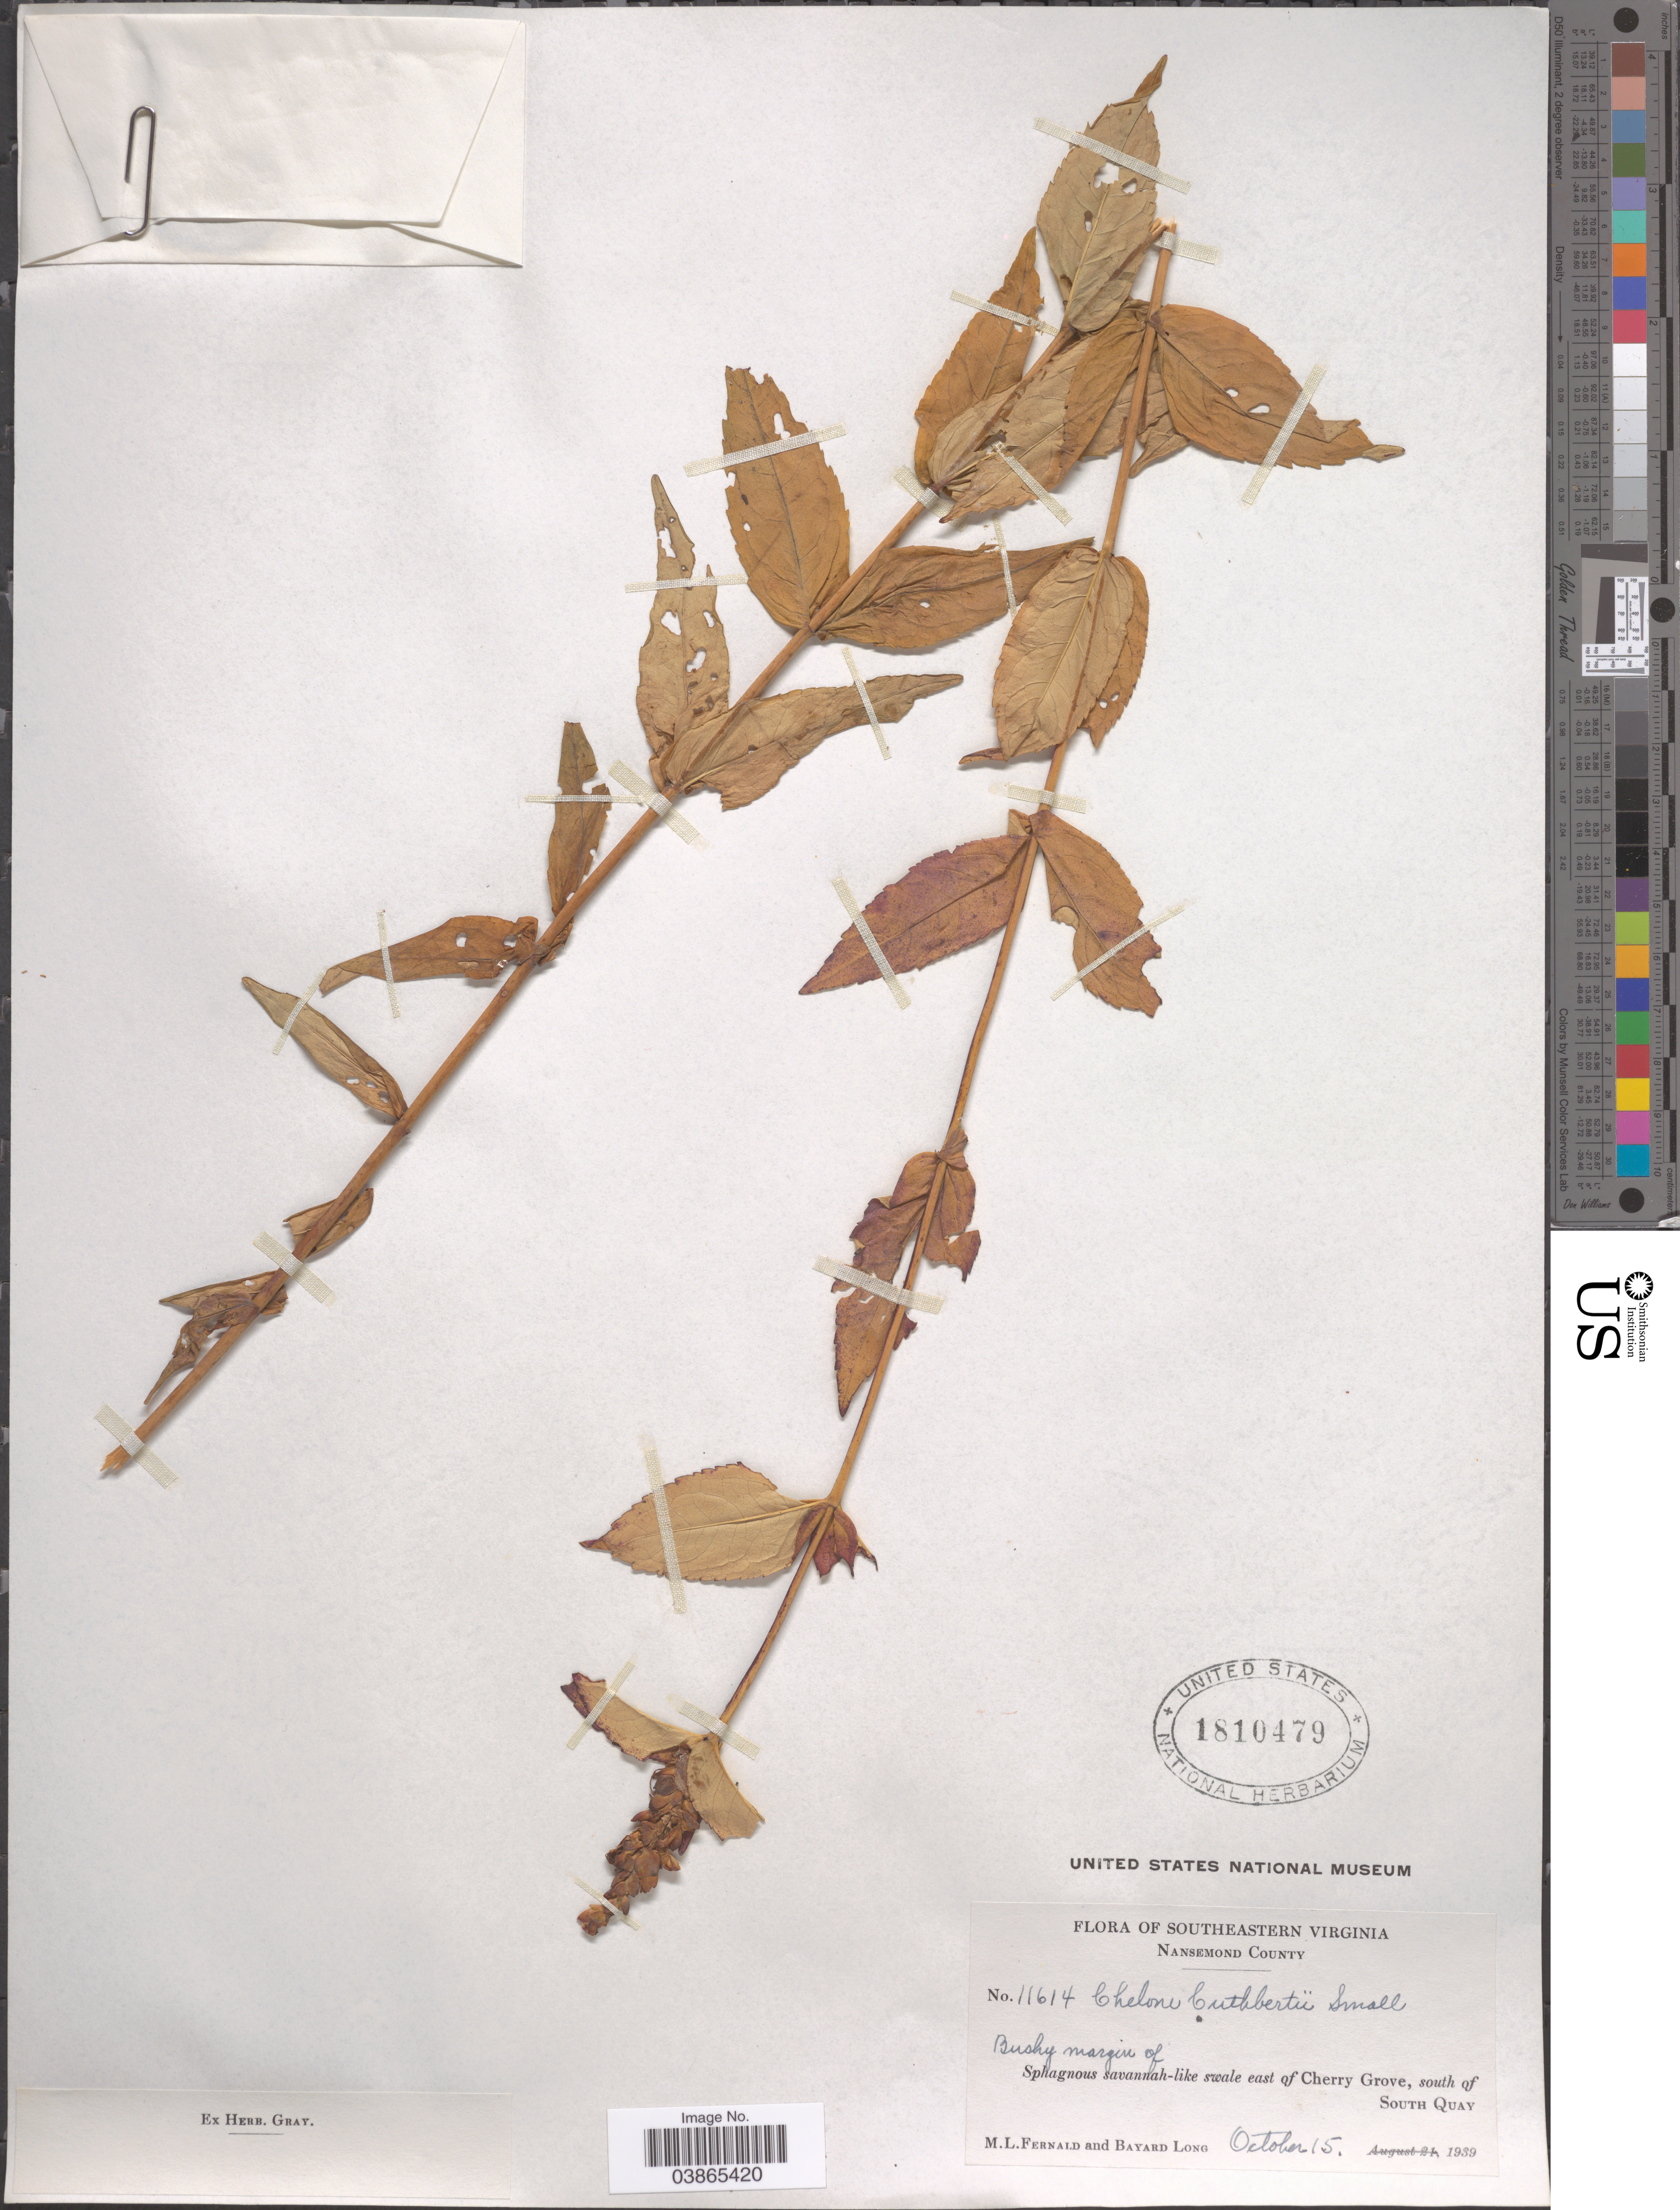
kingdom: Plantae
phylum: Tracheophyta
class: Magnoliopsida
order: Lamiales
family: Plantaginaceae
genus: Chelone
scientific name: Chelone cuthbertii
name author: Small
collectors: M. L. Fernald & B. Long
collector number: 11614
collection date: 1939-10-15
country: United States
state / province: Virginia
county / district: City of Suffolk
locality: Southeastern Virginia. Nansemond County. Sphagnous savannah-like swale east of Cherry Grove, south of Quay.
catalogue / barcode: US 1810479